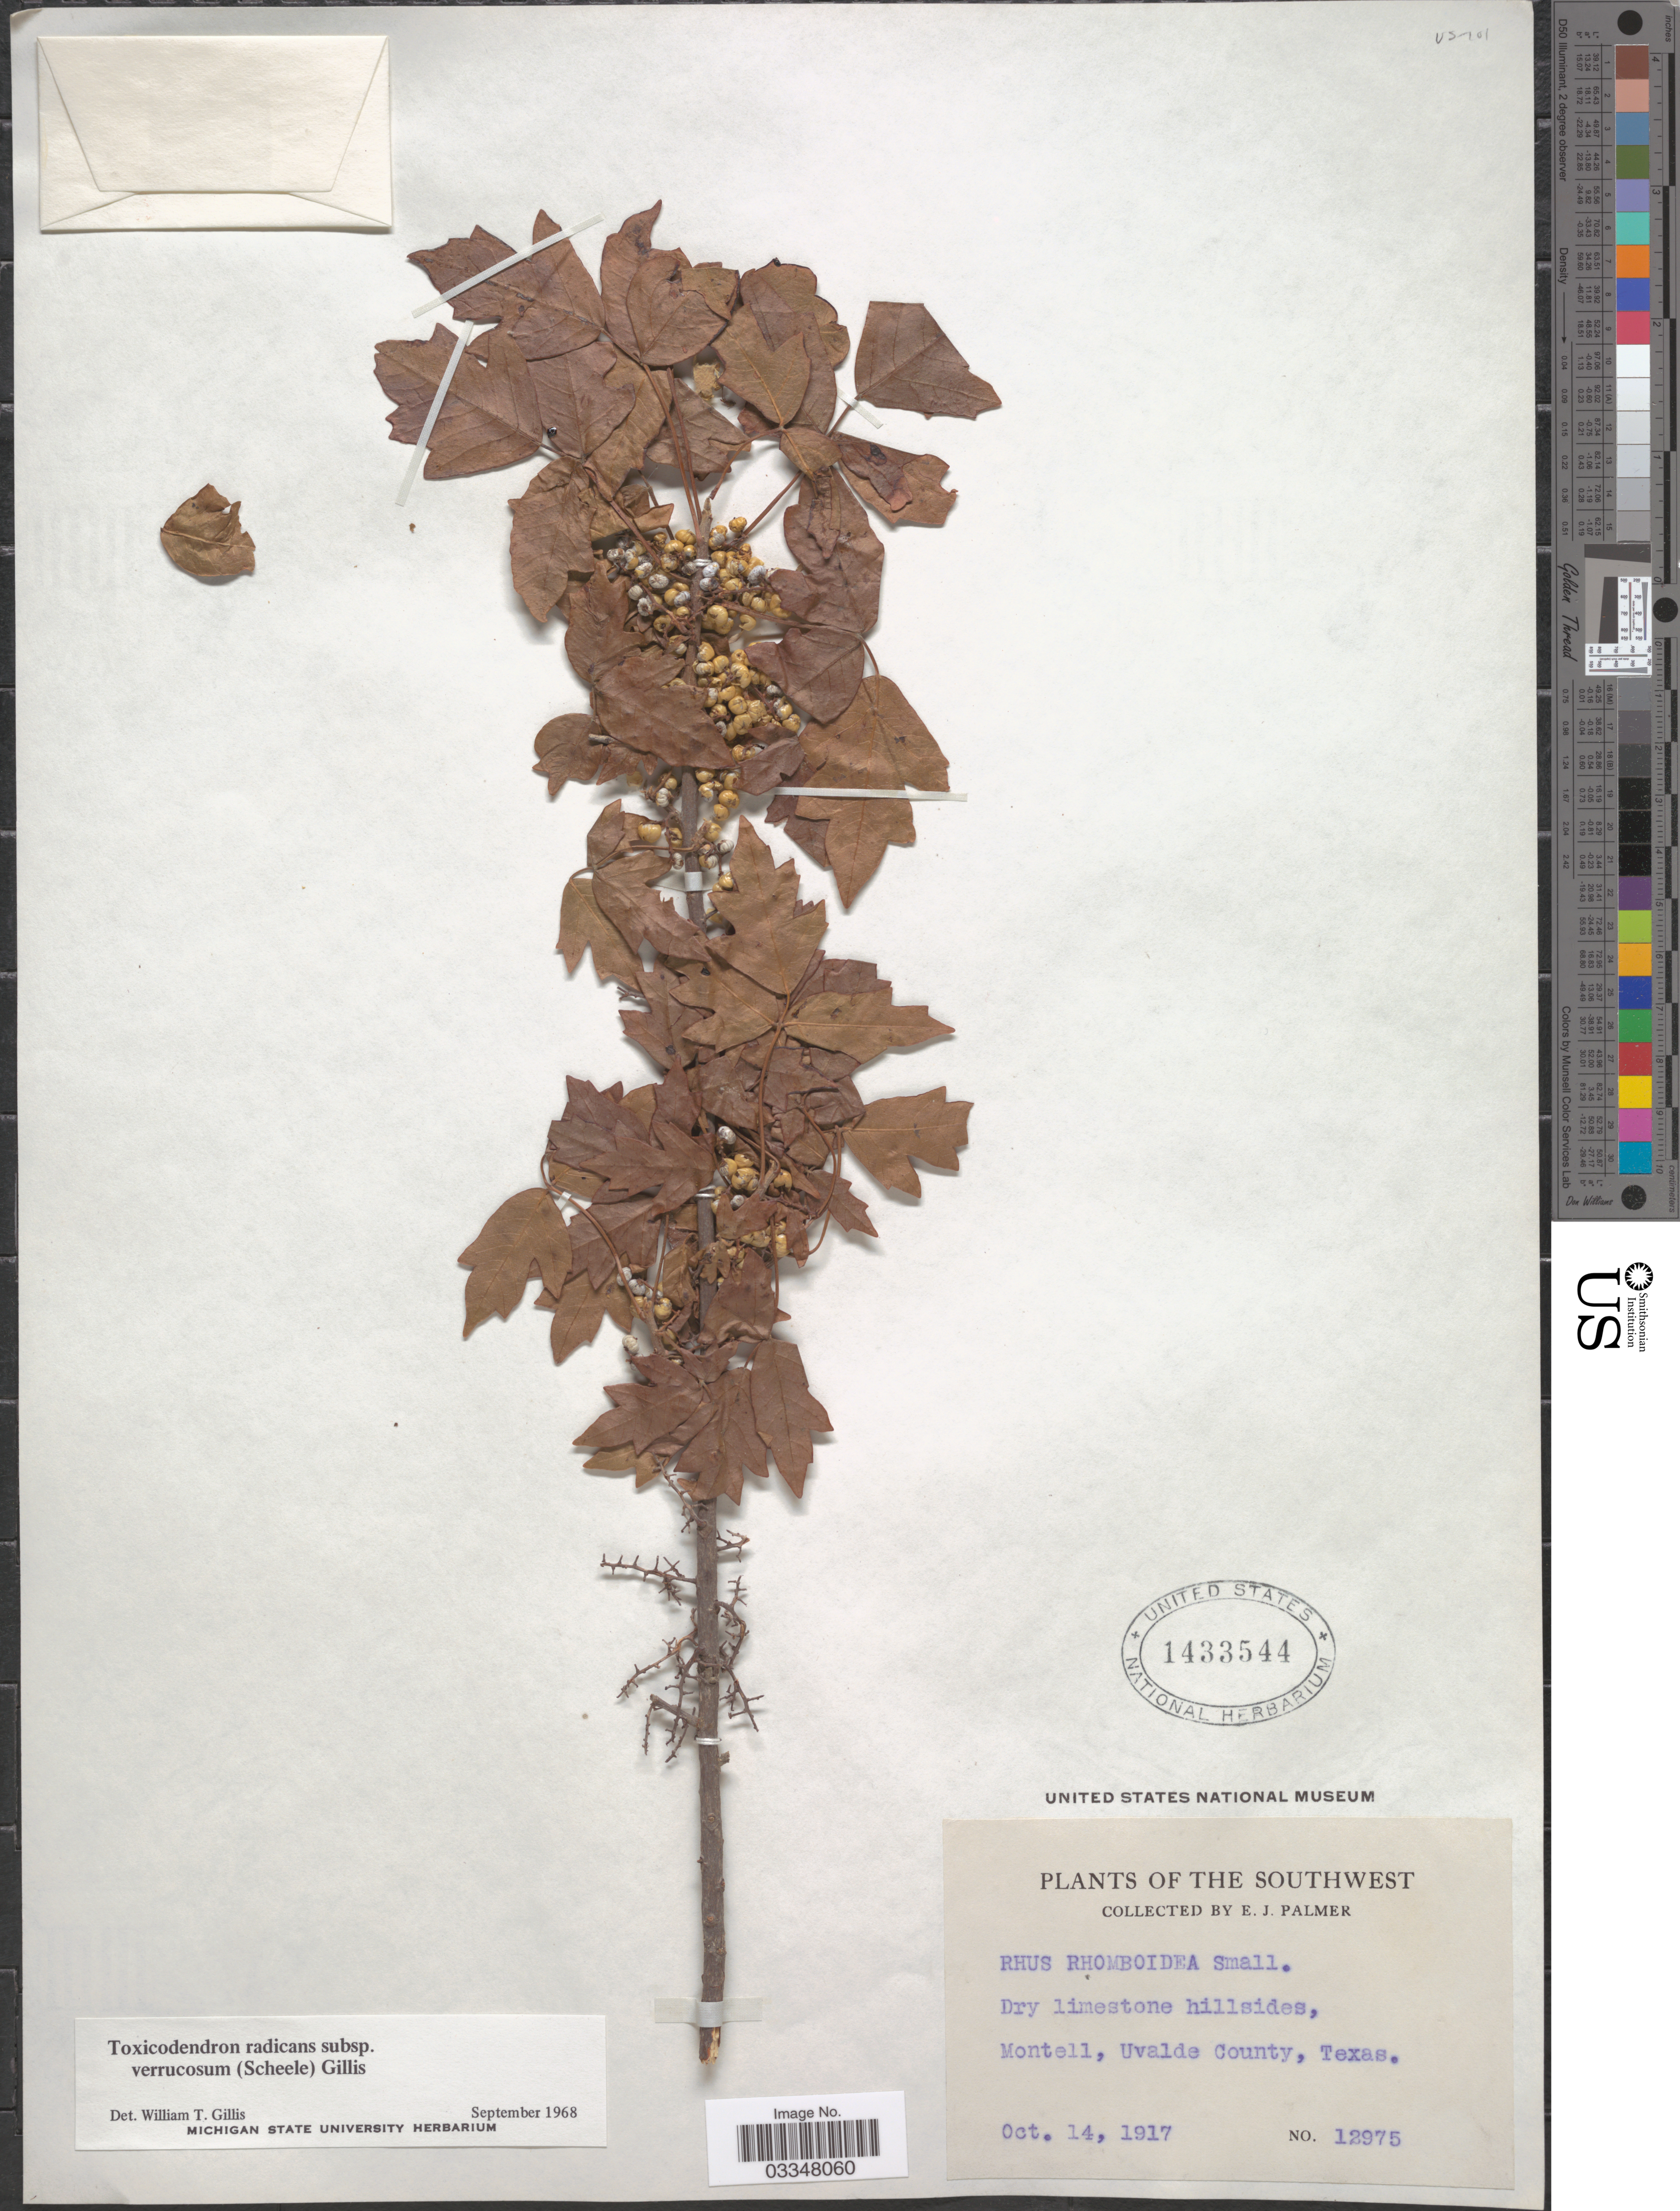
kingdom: Plantae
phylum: Tracheophyta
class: Magnoliopsida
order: Sapindales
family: Anacardiaceae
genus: Toxicodendron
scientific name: Toxicodendron radicans subsp. verrucosum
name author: (Scheele) Gillis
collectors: E. J. Palmer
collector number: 12975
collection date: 1917-10-14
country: United States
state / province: Texas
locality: The Southwest. Montell, Uvalde County.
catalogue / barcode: US 1433544